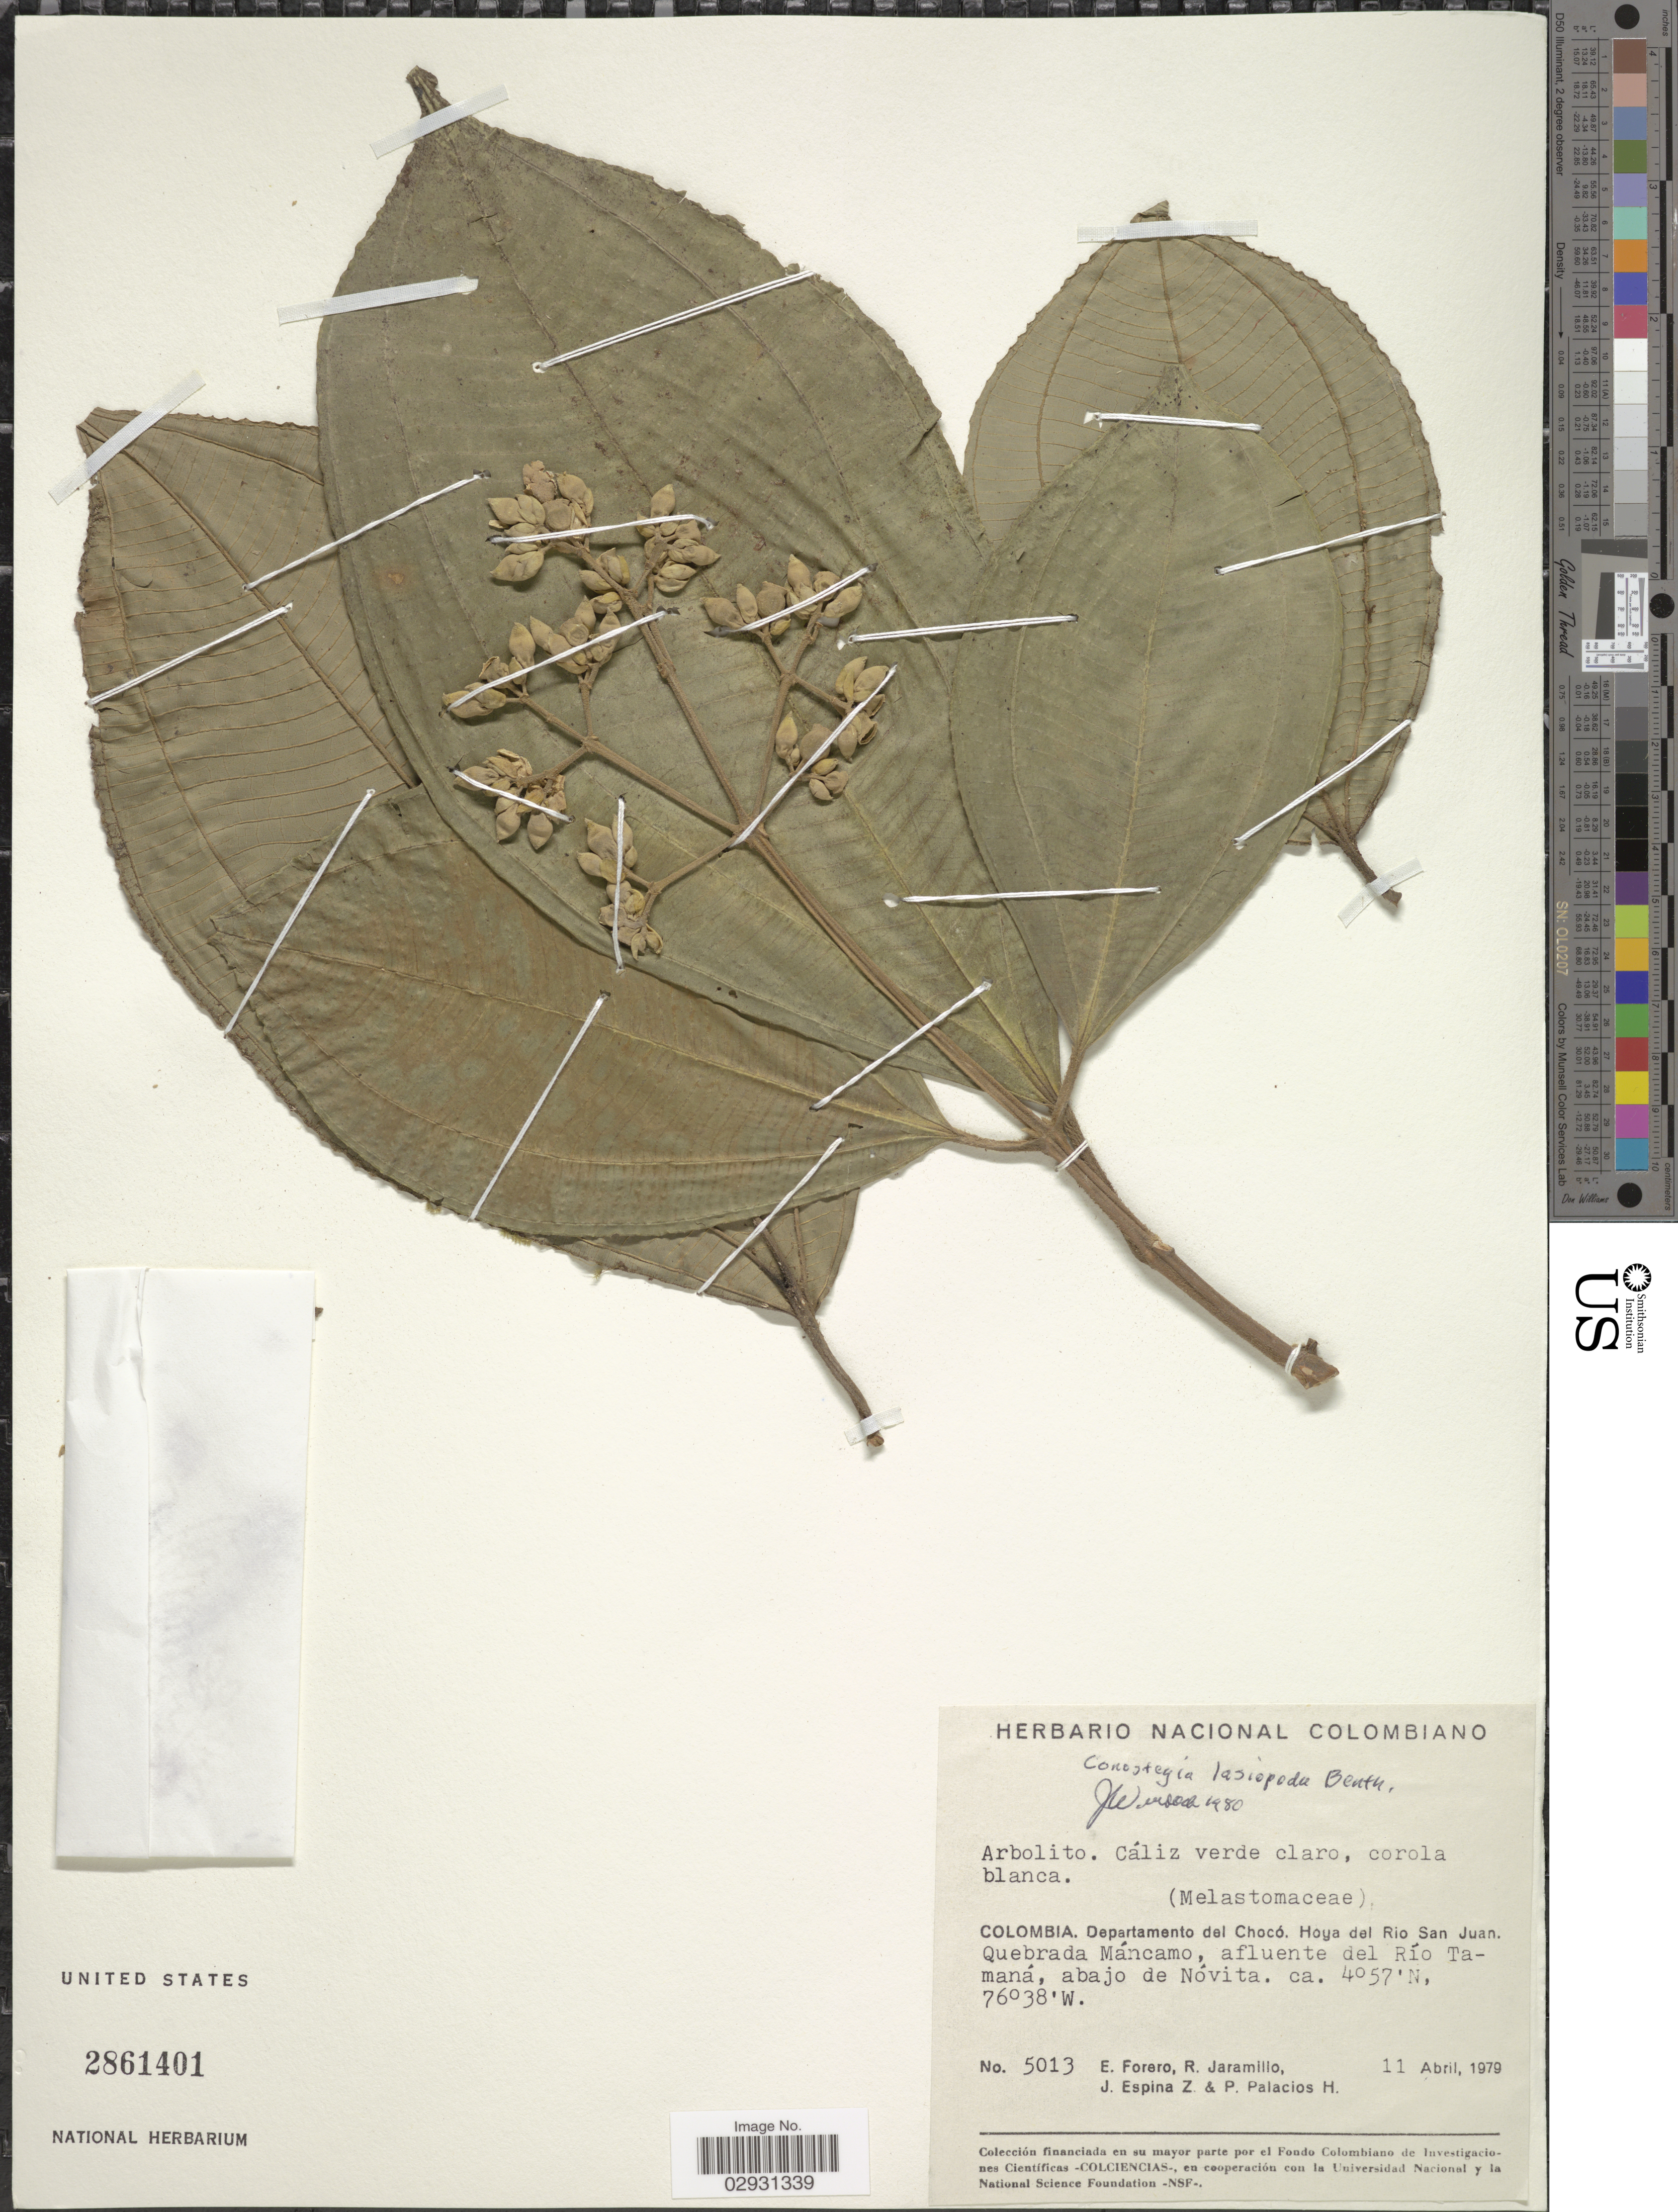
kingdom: Plantae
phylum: Tracheophyta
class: Magnoliopsida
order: Myrtales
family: Melastomataceae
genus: Conostegia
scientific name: Conostegia lasiopoda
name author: Benth.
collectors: E. Forero, R. Jaramillo, J. Espina Z. & P. Palacios H.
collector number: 5013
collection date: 1979-04-11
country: Colombia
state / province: Chocó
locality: Departamento del Chocó. Hoya del Rio San Juan. Quebrada Máncamo, afluente del Río Tamaná, abajo de Nóvita.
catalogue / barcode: US 2861401